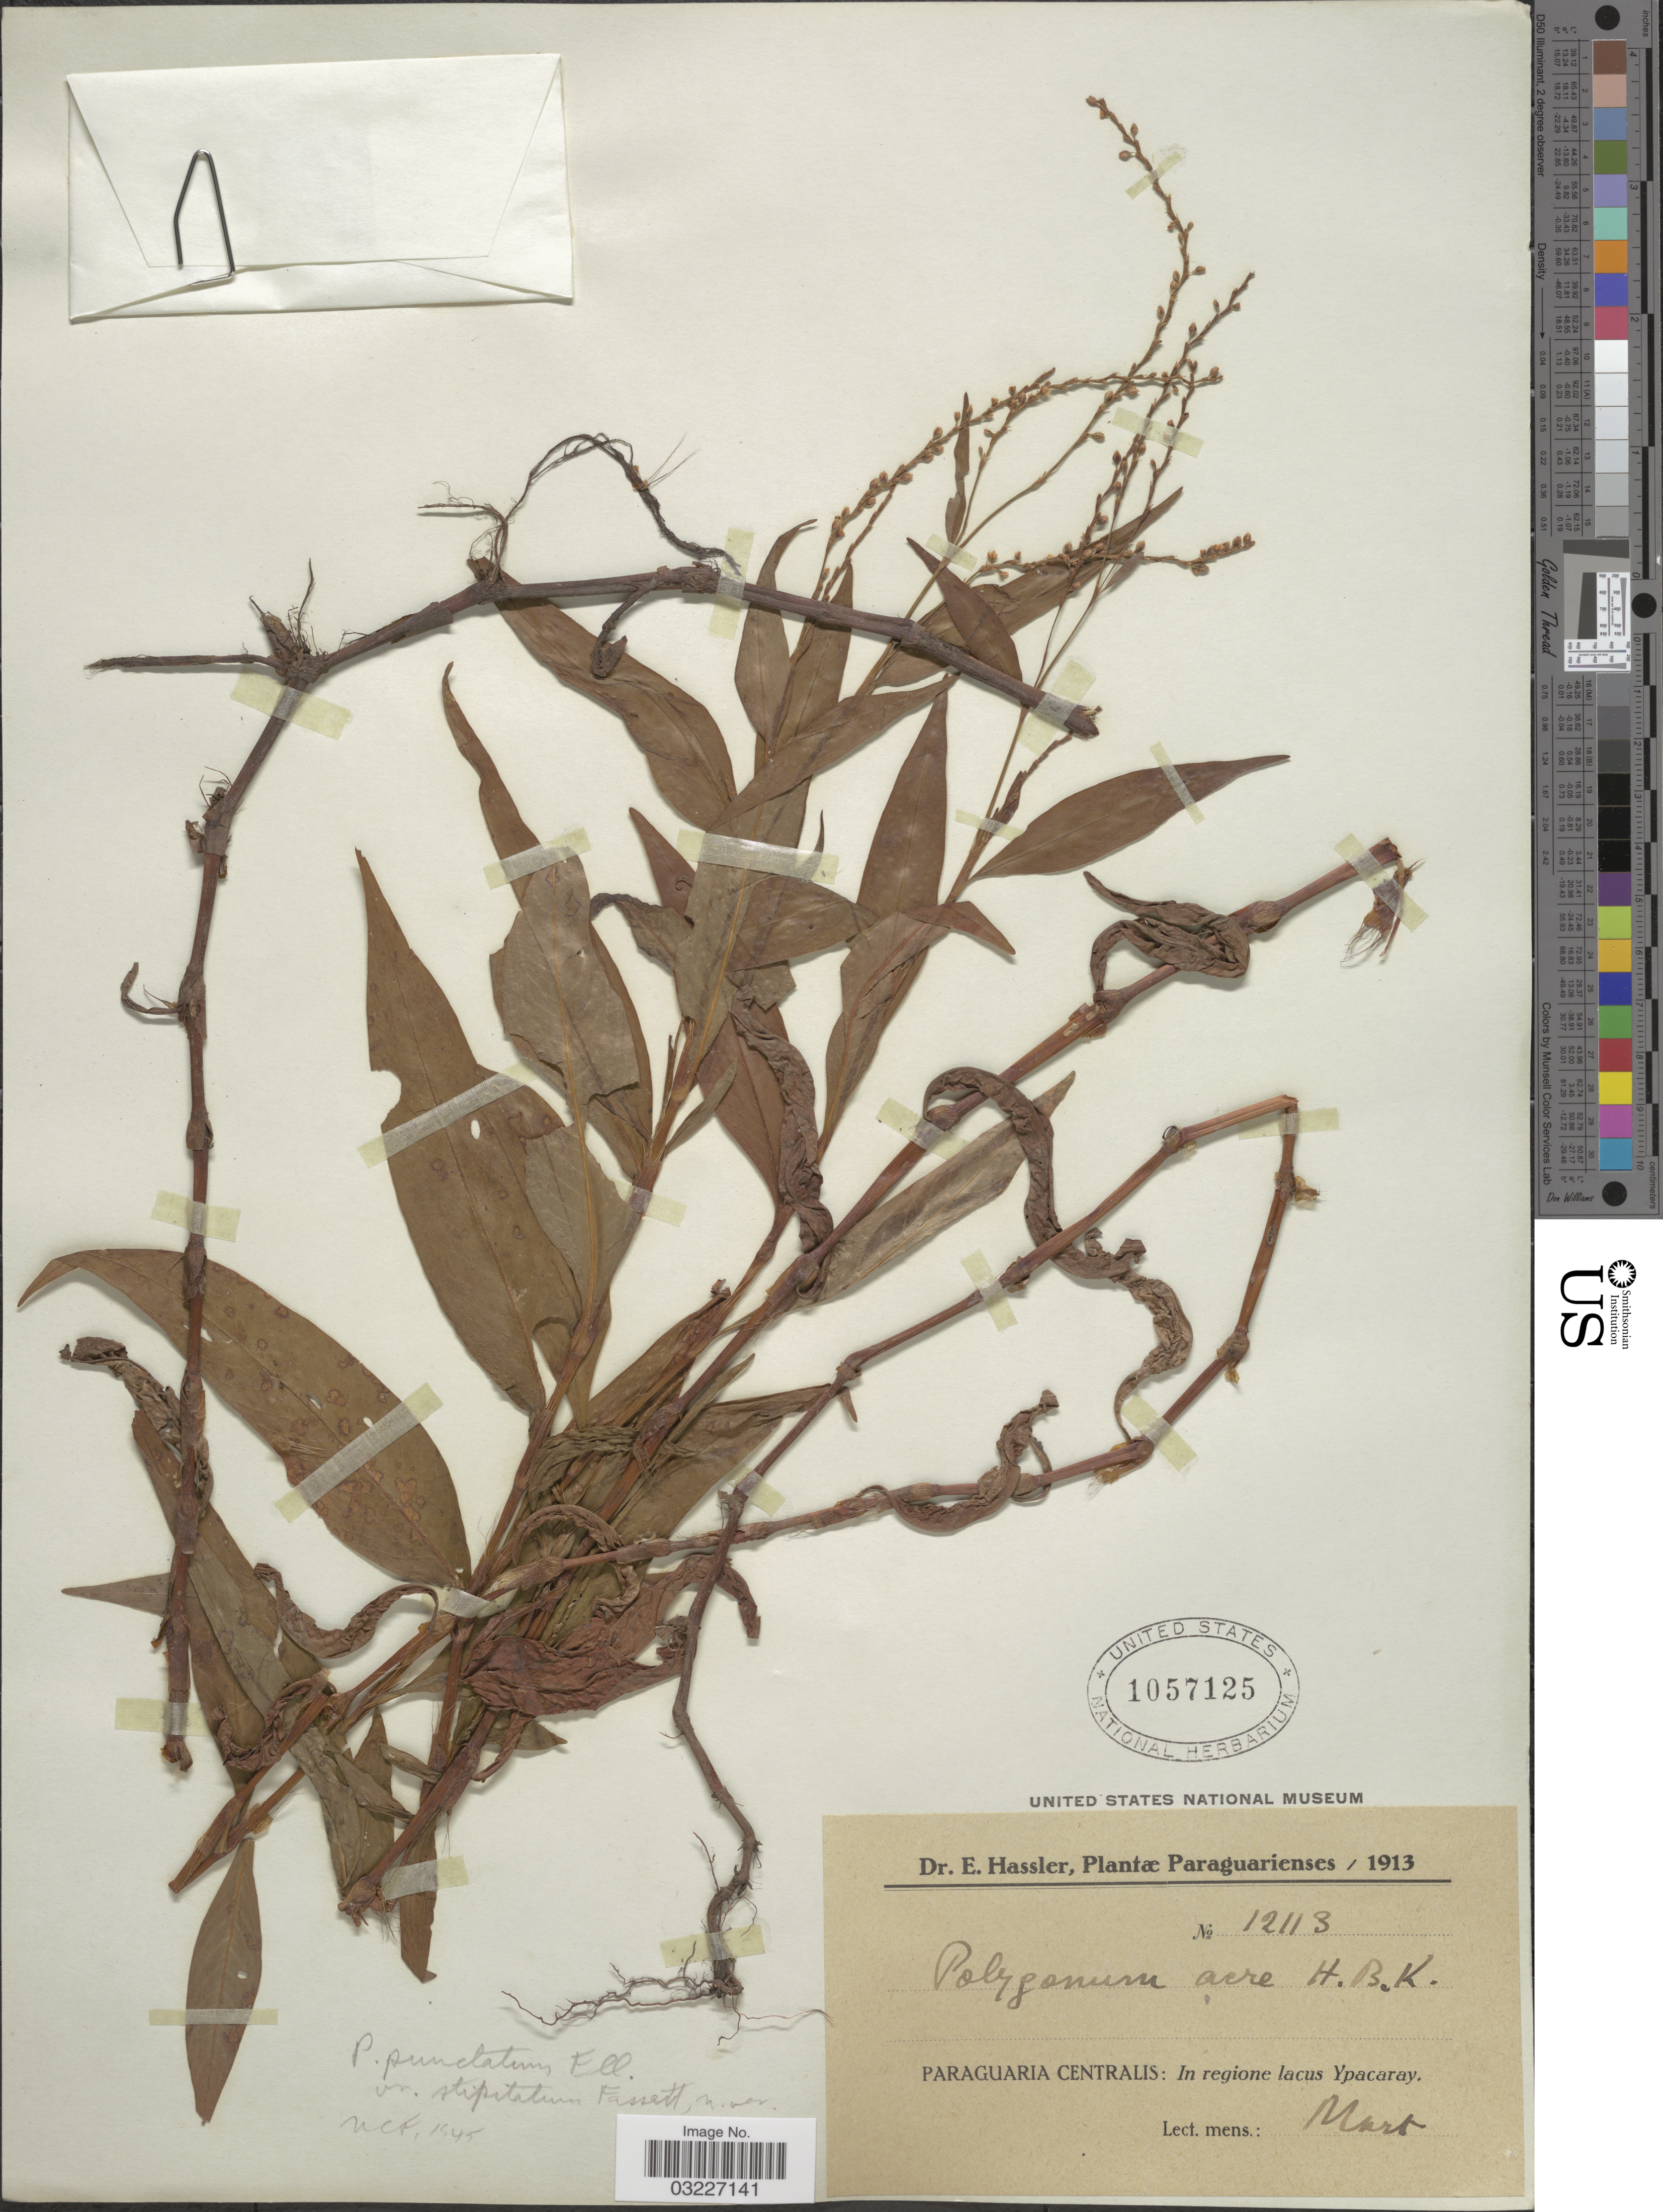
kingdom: Plantae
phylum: Tracheophyta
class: Magnoliopsida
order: Caryophyllales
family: Polygonaceae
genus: Persicaria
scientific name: Persicaria punctata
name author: (Elliott) Small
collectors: E. Hassler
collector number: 12113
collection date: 1913-03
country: Paraguay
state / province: Paraguari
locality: Paraguaria Centralis: In regione lacus Ypacaray.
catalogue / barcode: US 1057125